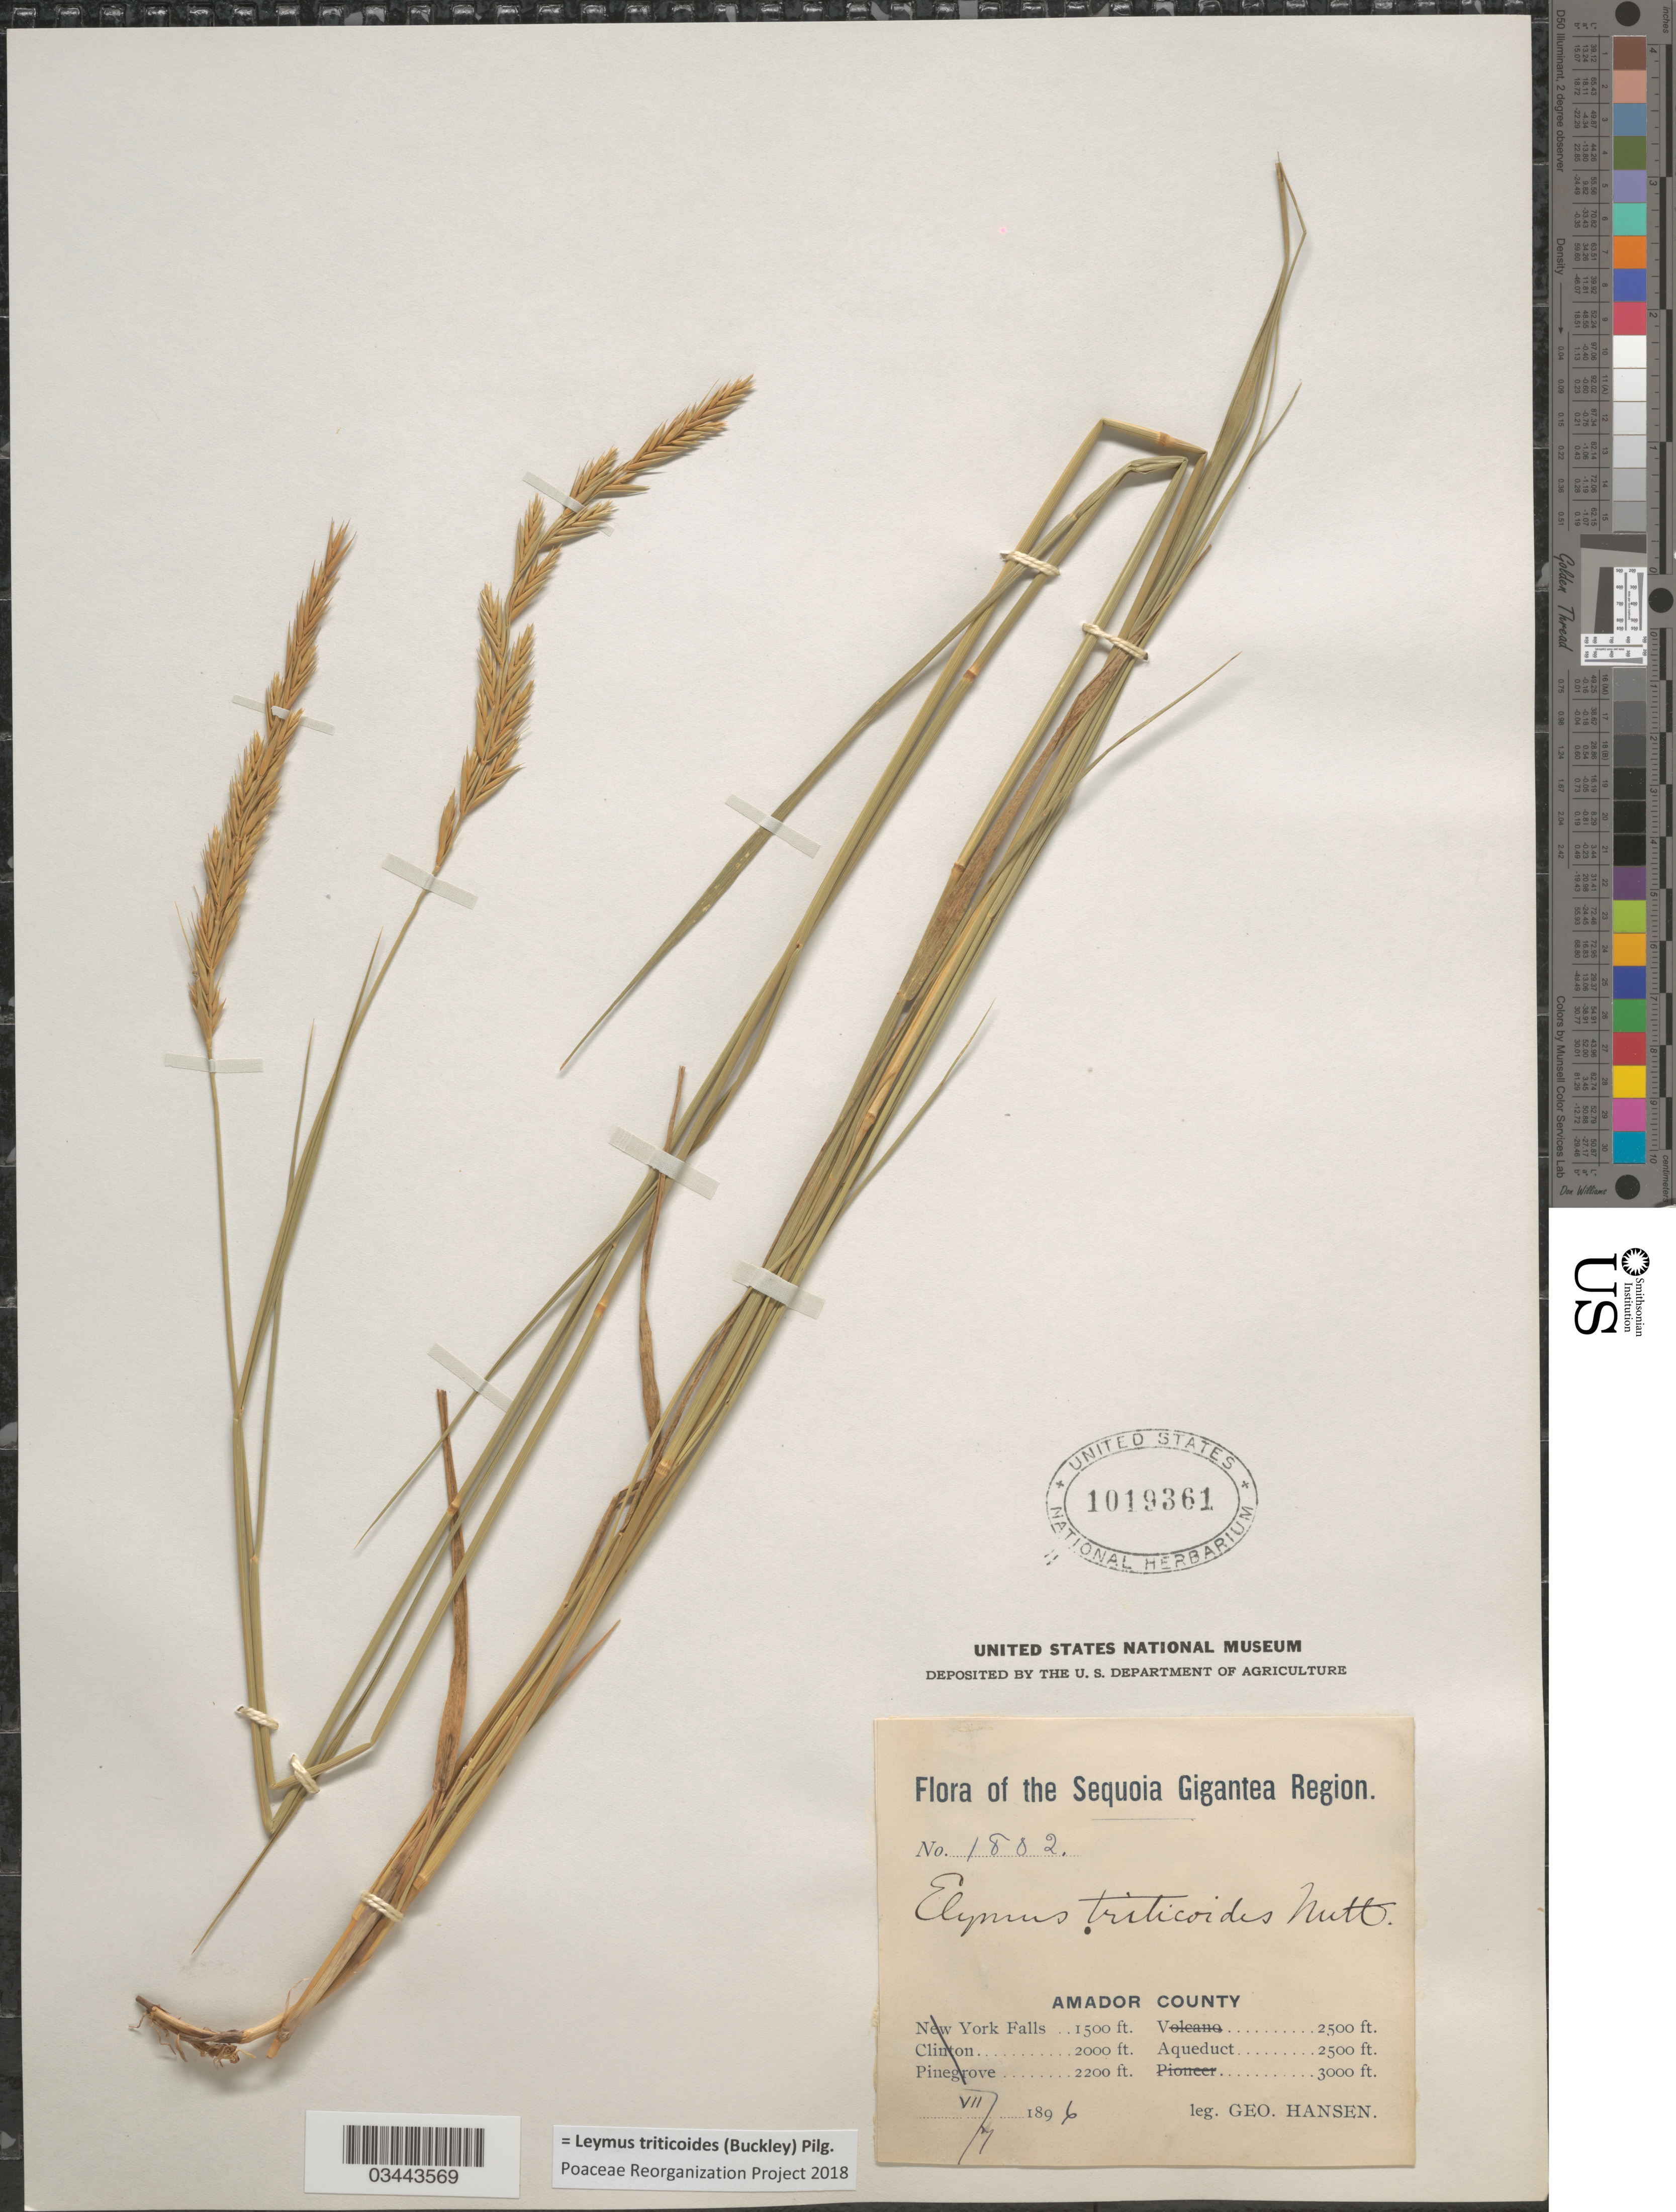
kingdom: Plantae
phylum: Tracheophyta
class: Liliopsida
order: Poales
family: Poaceae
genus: Leymus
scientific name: Leymus triticoides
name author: (Buckley) Pilg.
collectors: G. Hansen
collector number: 1802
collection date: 1896-07-07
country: United States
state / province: California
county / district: Amador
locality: The Sequoia Gigantea Region. Amador County. Aqueduct.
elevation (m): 762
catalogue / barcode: US 1019361